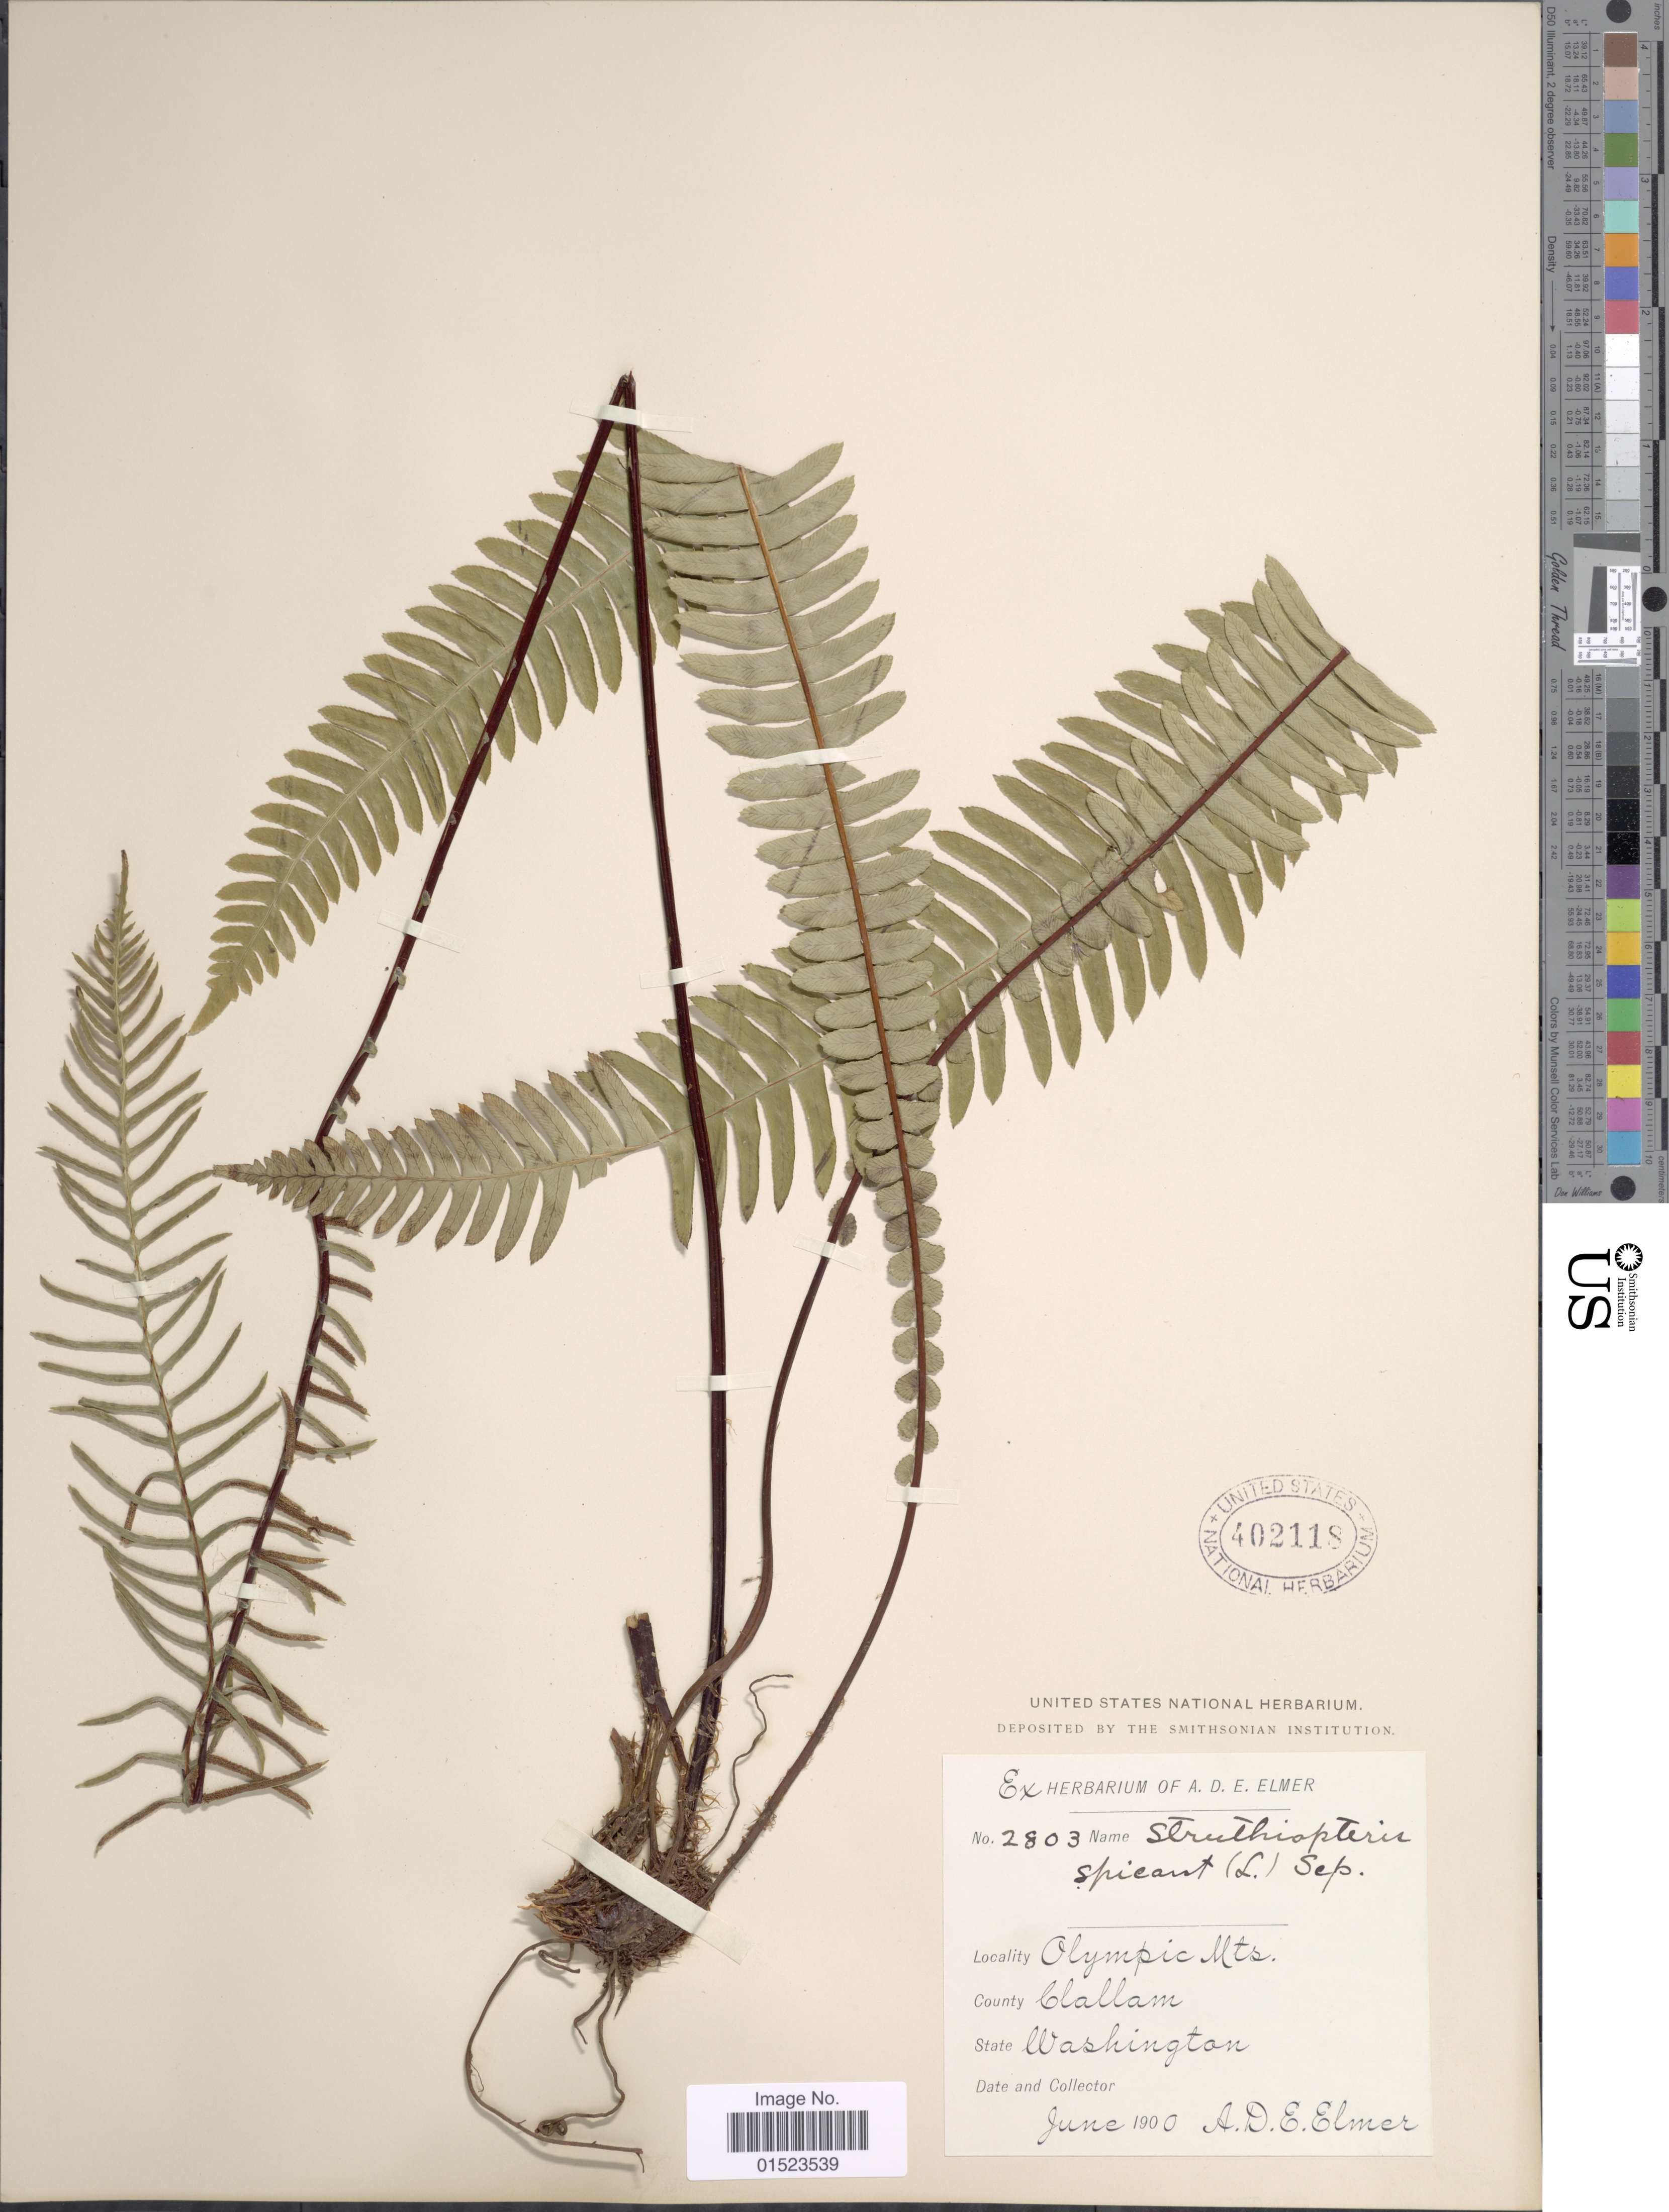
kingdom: Plantae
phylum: Tracheophyta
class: Polypodiopsida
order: Polypodiales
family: Blechnaceae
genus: Blechnum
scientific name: Blechnum spicant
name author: (L.) Sm.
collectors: A. D. E. Elmer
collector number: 2803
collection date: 1900-06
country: United States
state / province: Washington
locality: Olympic Mts., Clallam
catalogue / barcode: US 402118